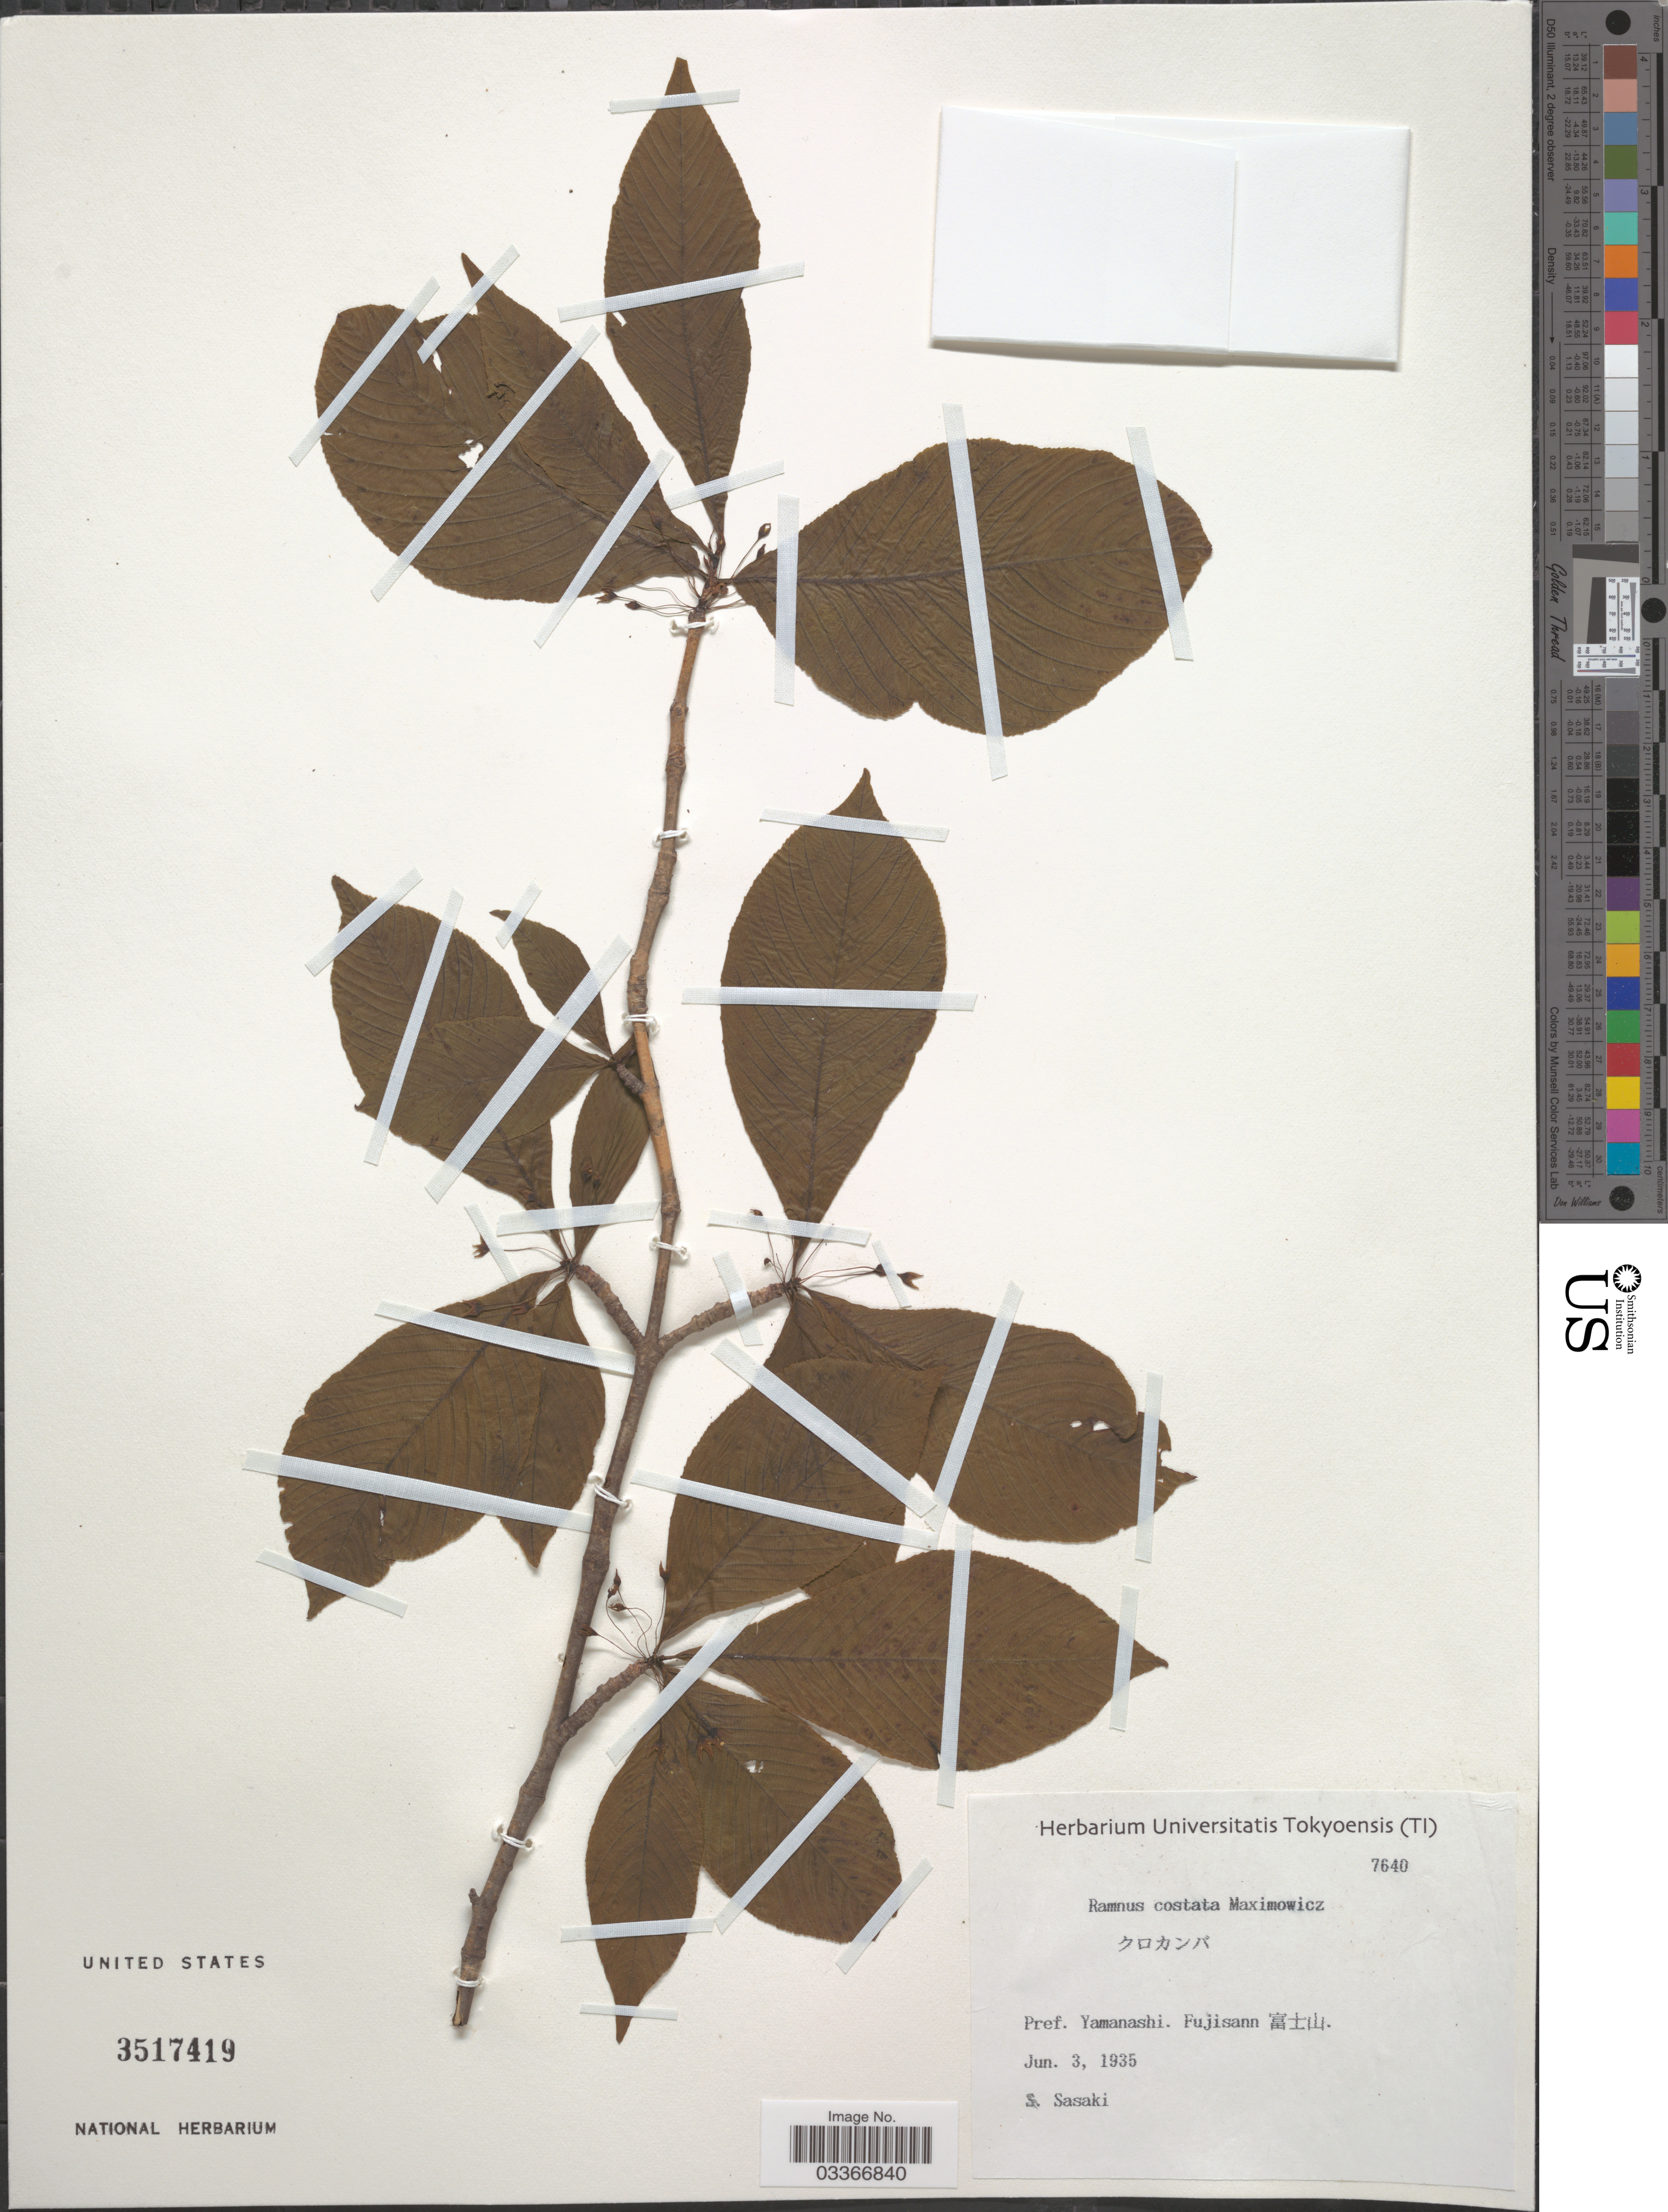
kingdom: Plantae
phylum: Tracheophyta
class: Magnoliopsida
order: Rosales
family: Rhamnaceae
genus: Rhamnus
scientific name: Rhamnus costata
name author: Maxim.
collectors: S. Sasaki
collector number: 7640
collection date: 1935-06-03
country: Japan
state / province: Yamanasi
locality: Pref. Yamanashi. Fujisann X.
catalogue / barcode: US 3517419